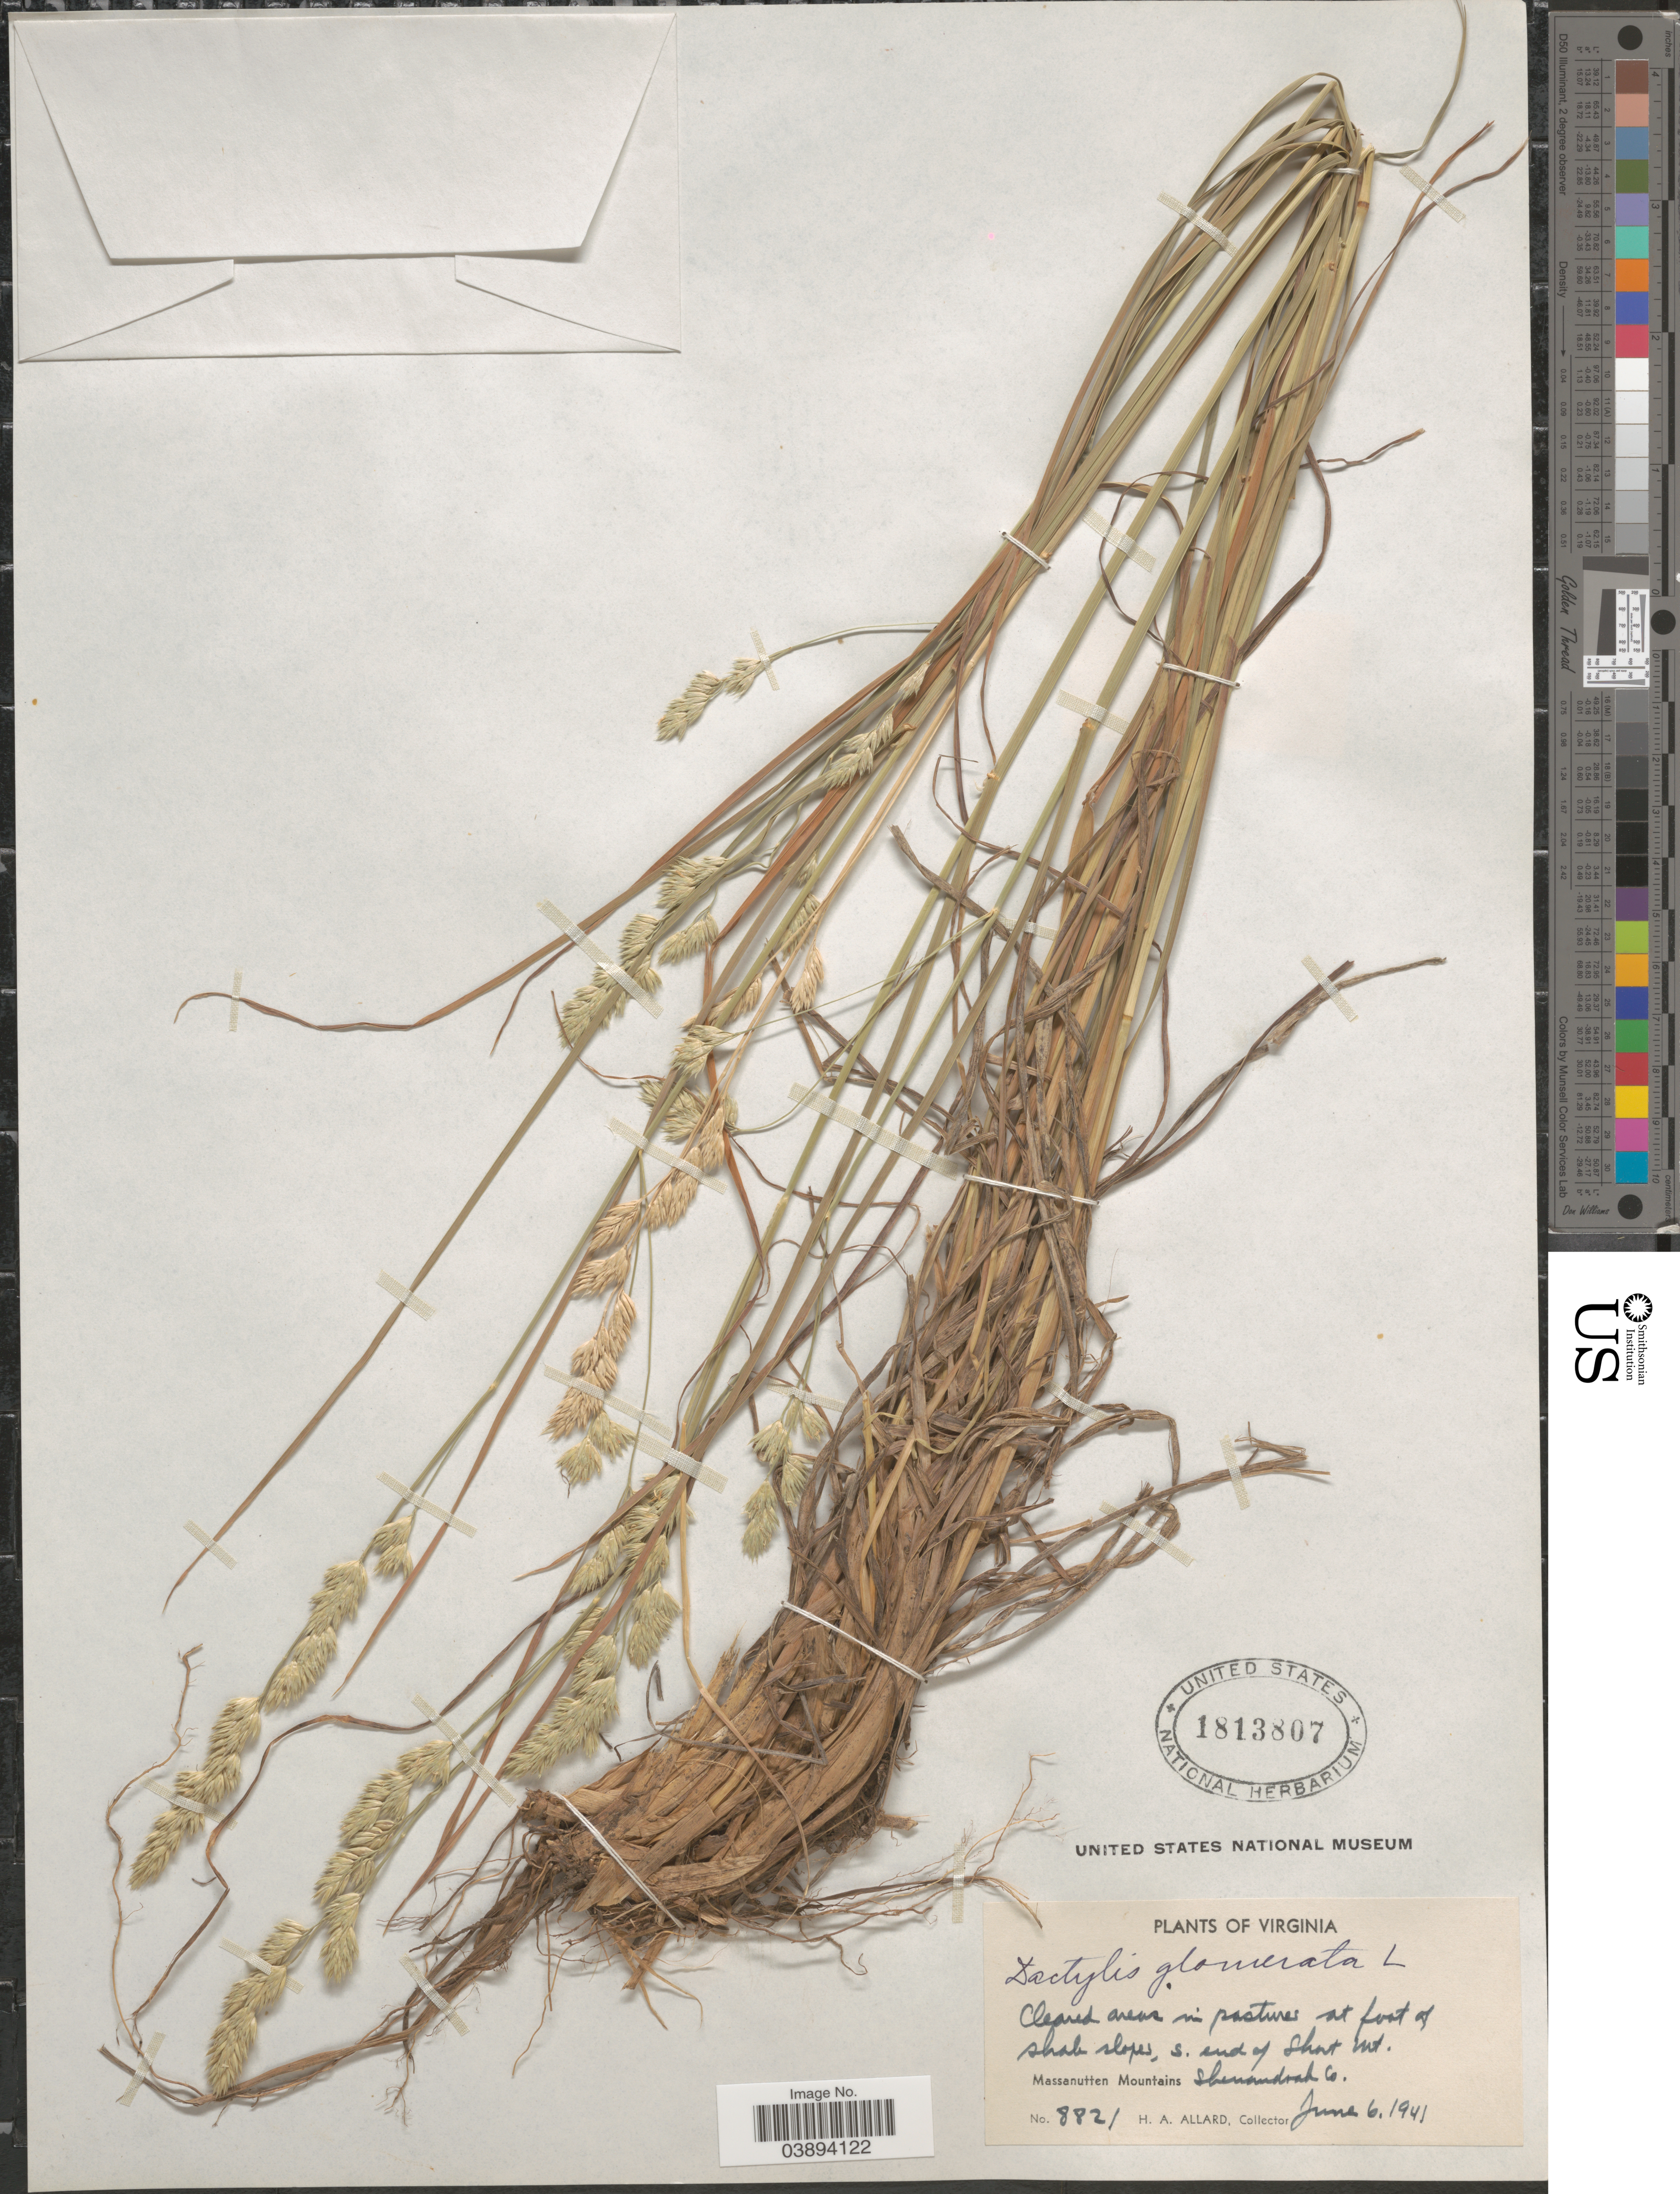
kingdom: Plantae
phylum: Tracheophyta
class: Liliopsida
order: Poales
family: Poaceae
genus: Dactylis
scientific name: Dactylis glomerata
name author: L.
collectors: H. A. Allard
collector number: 8821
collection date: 1941-06-06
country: United States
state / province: Virginia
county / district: Shenandoah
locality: Cleared areas in pastures at foot of shab slopes, s. end of Short Mt. Massanutten Mountains Shenandoah Co.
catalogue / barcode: US 1813807